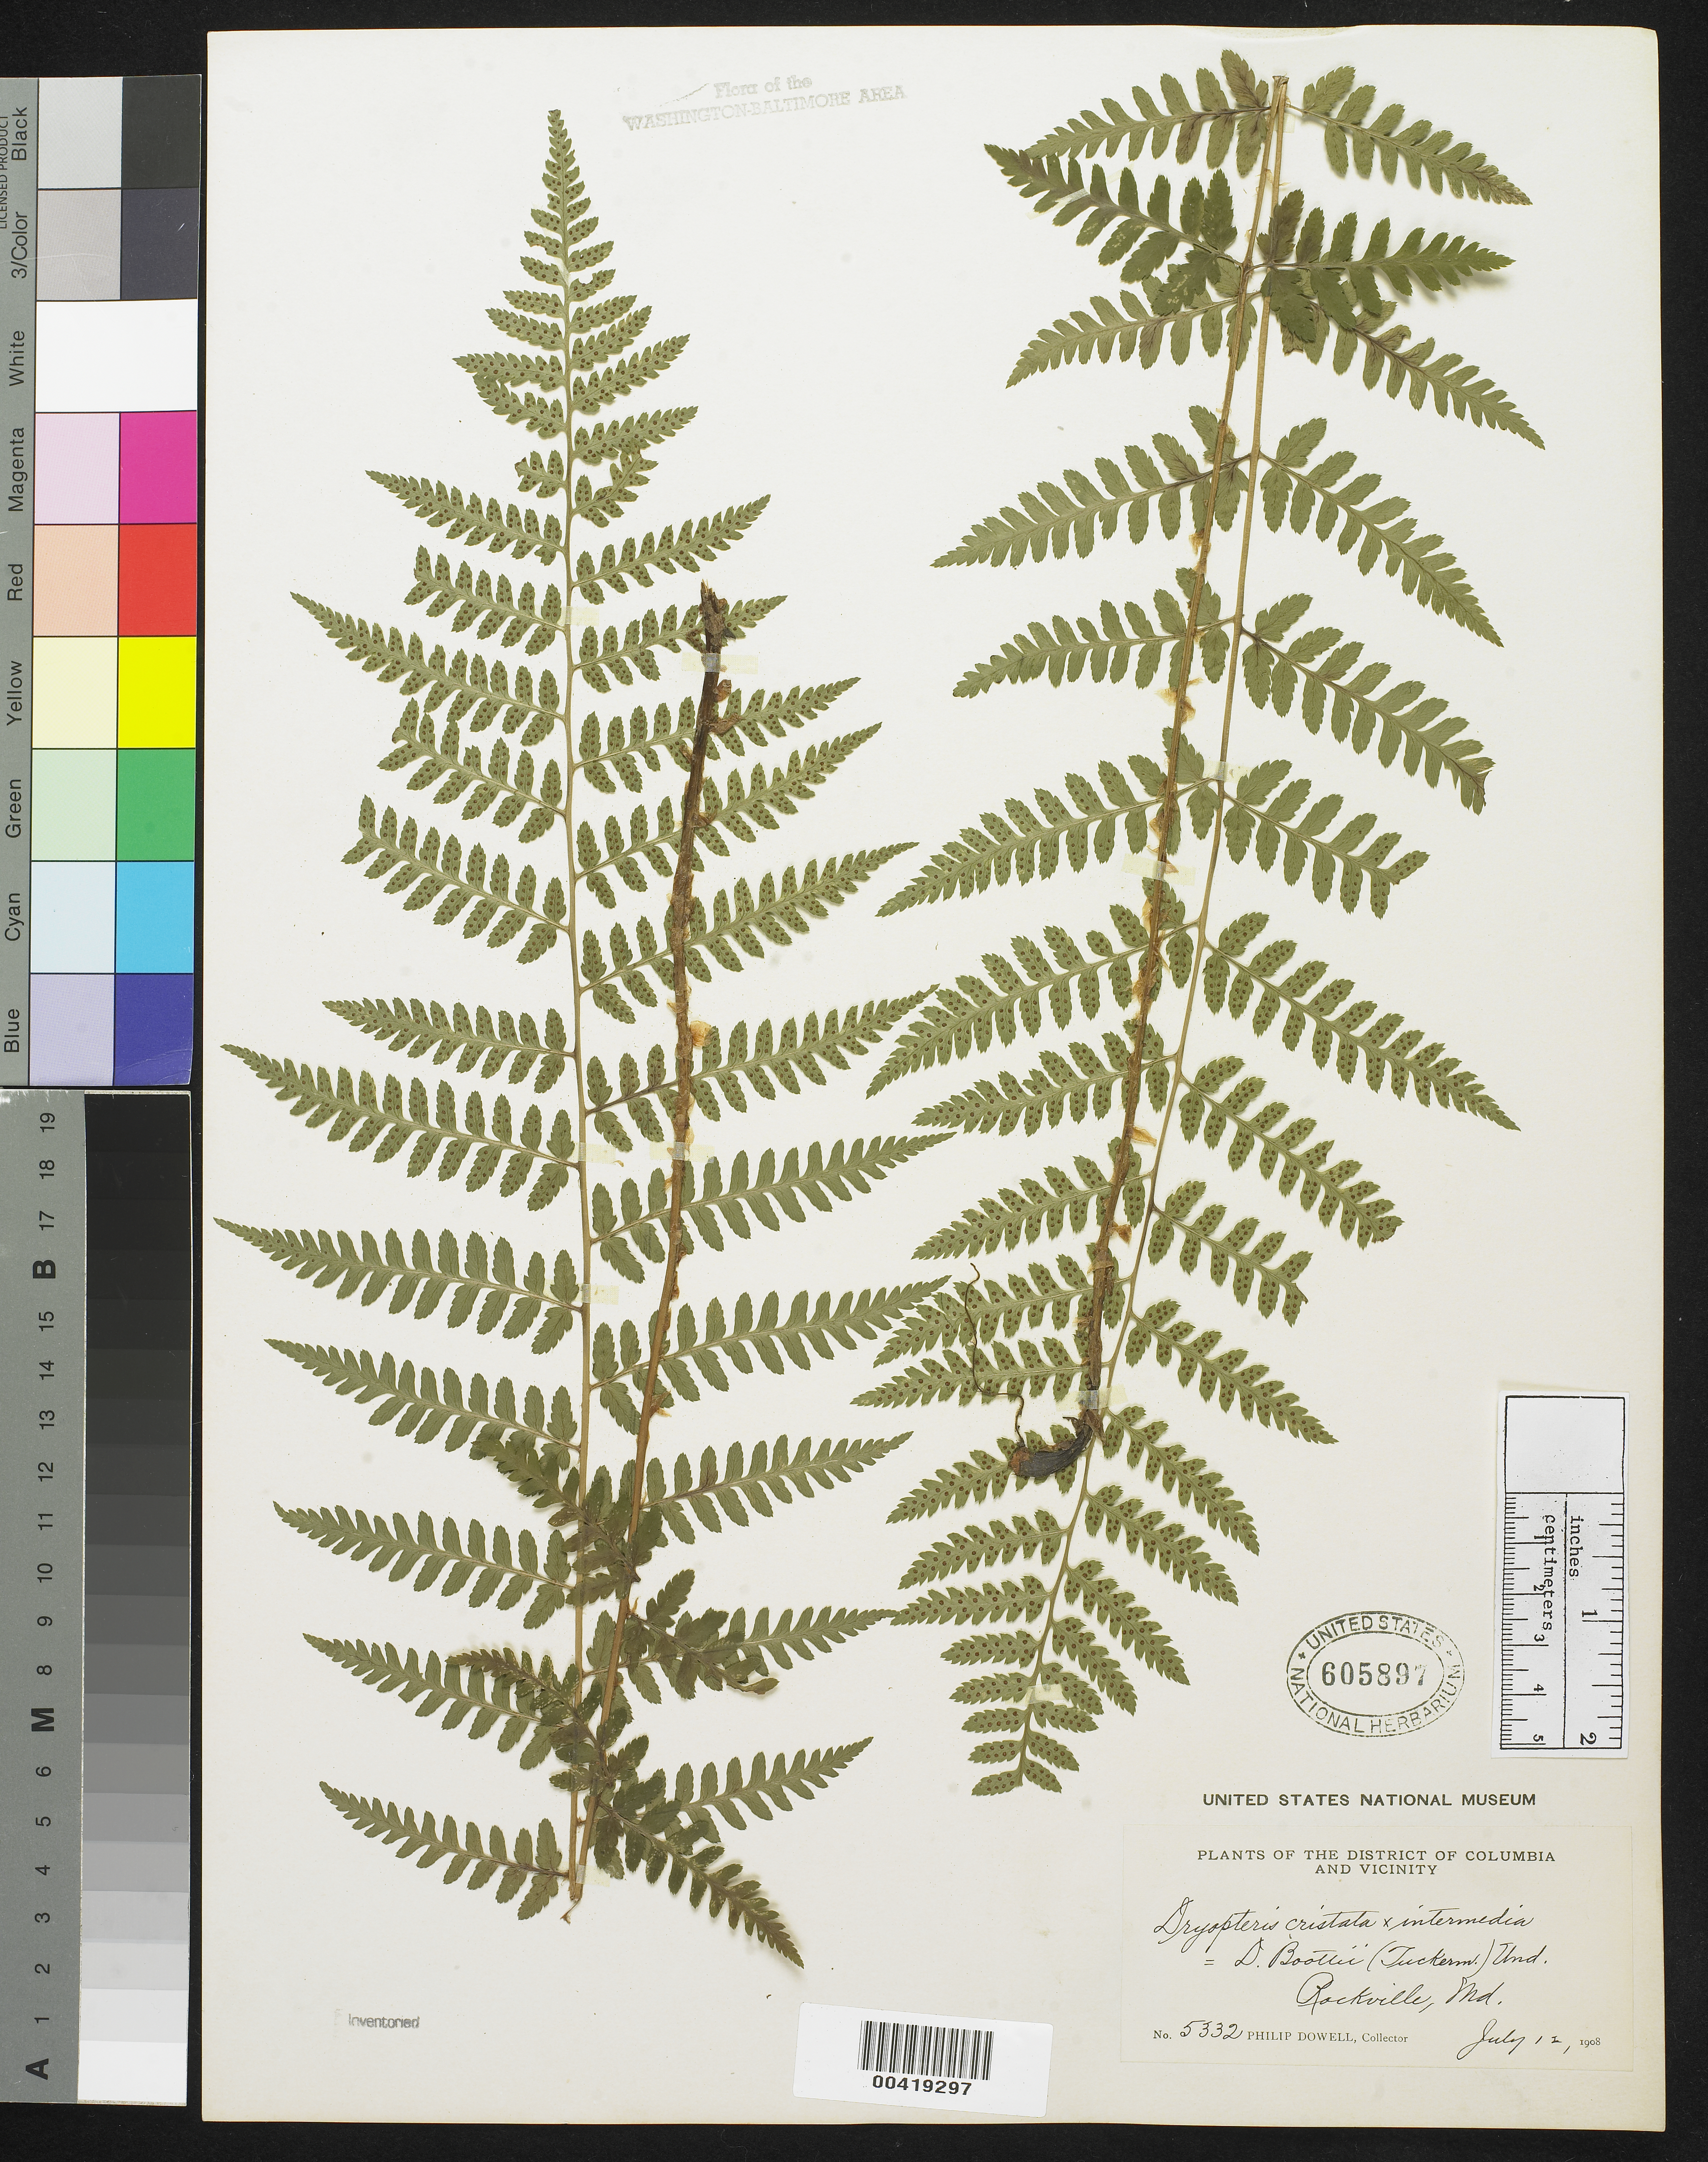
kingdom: Plantae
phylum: Tracheophyta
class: Polypodiopsida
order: Polypodiales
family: Dryopteridaceae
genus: Dryopteris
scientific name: Dryopteris x boottii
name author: Underw.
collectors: P. Dowell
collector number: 5332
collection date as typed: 12 Jul 1908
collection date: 1908-07-12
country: United States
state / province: Maryland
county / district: Montgomery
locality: Rockville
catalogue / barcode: US 605897